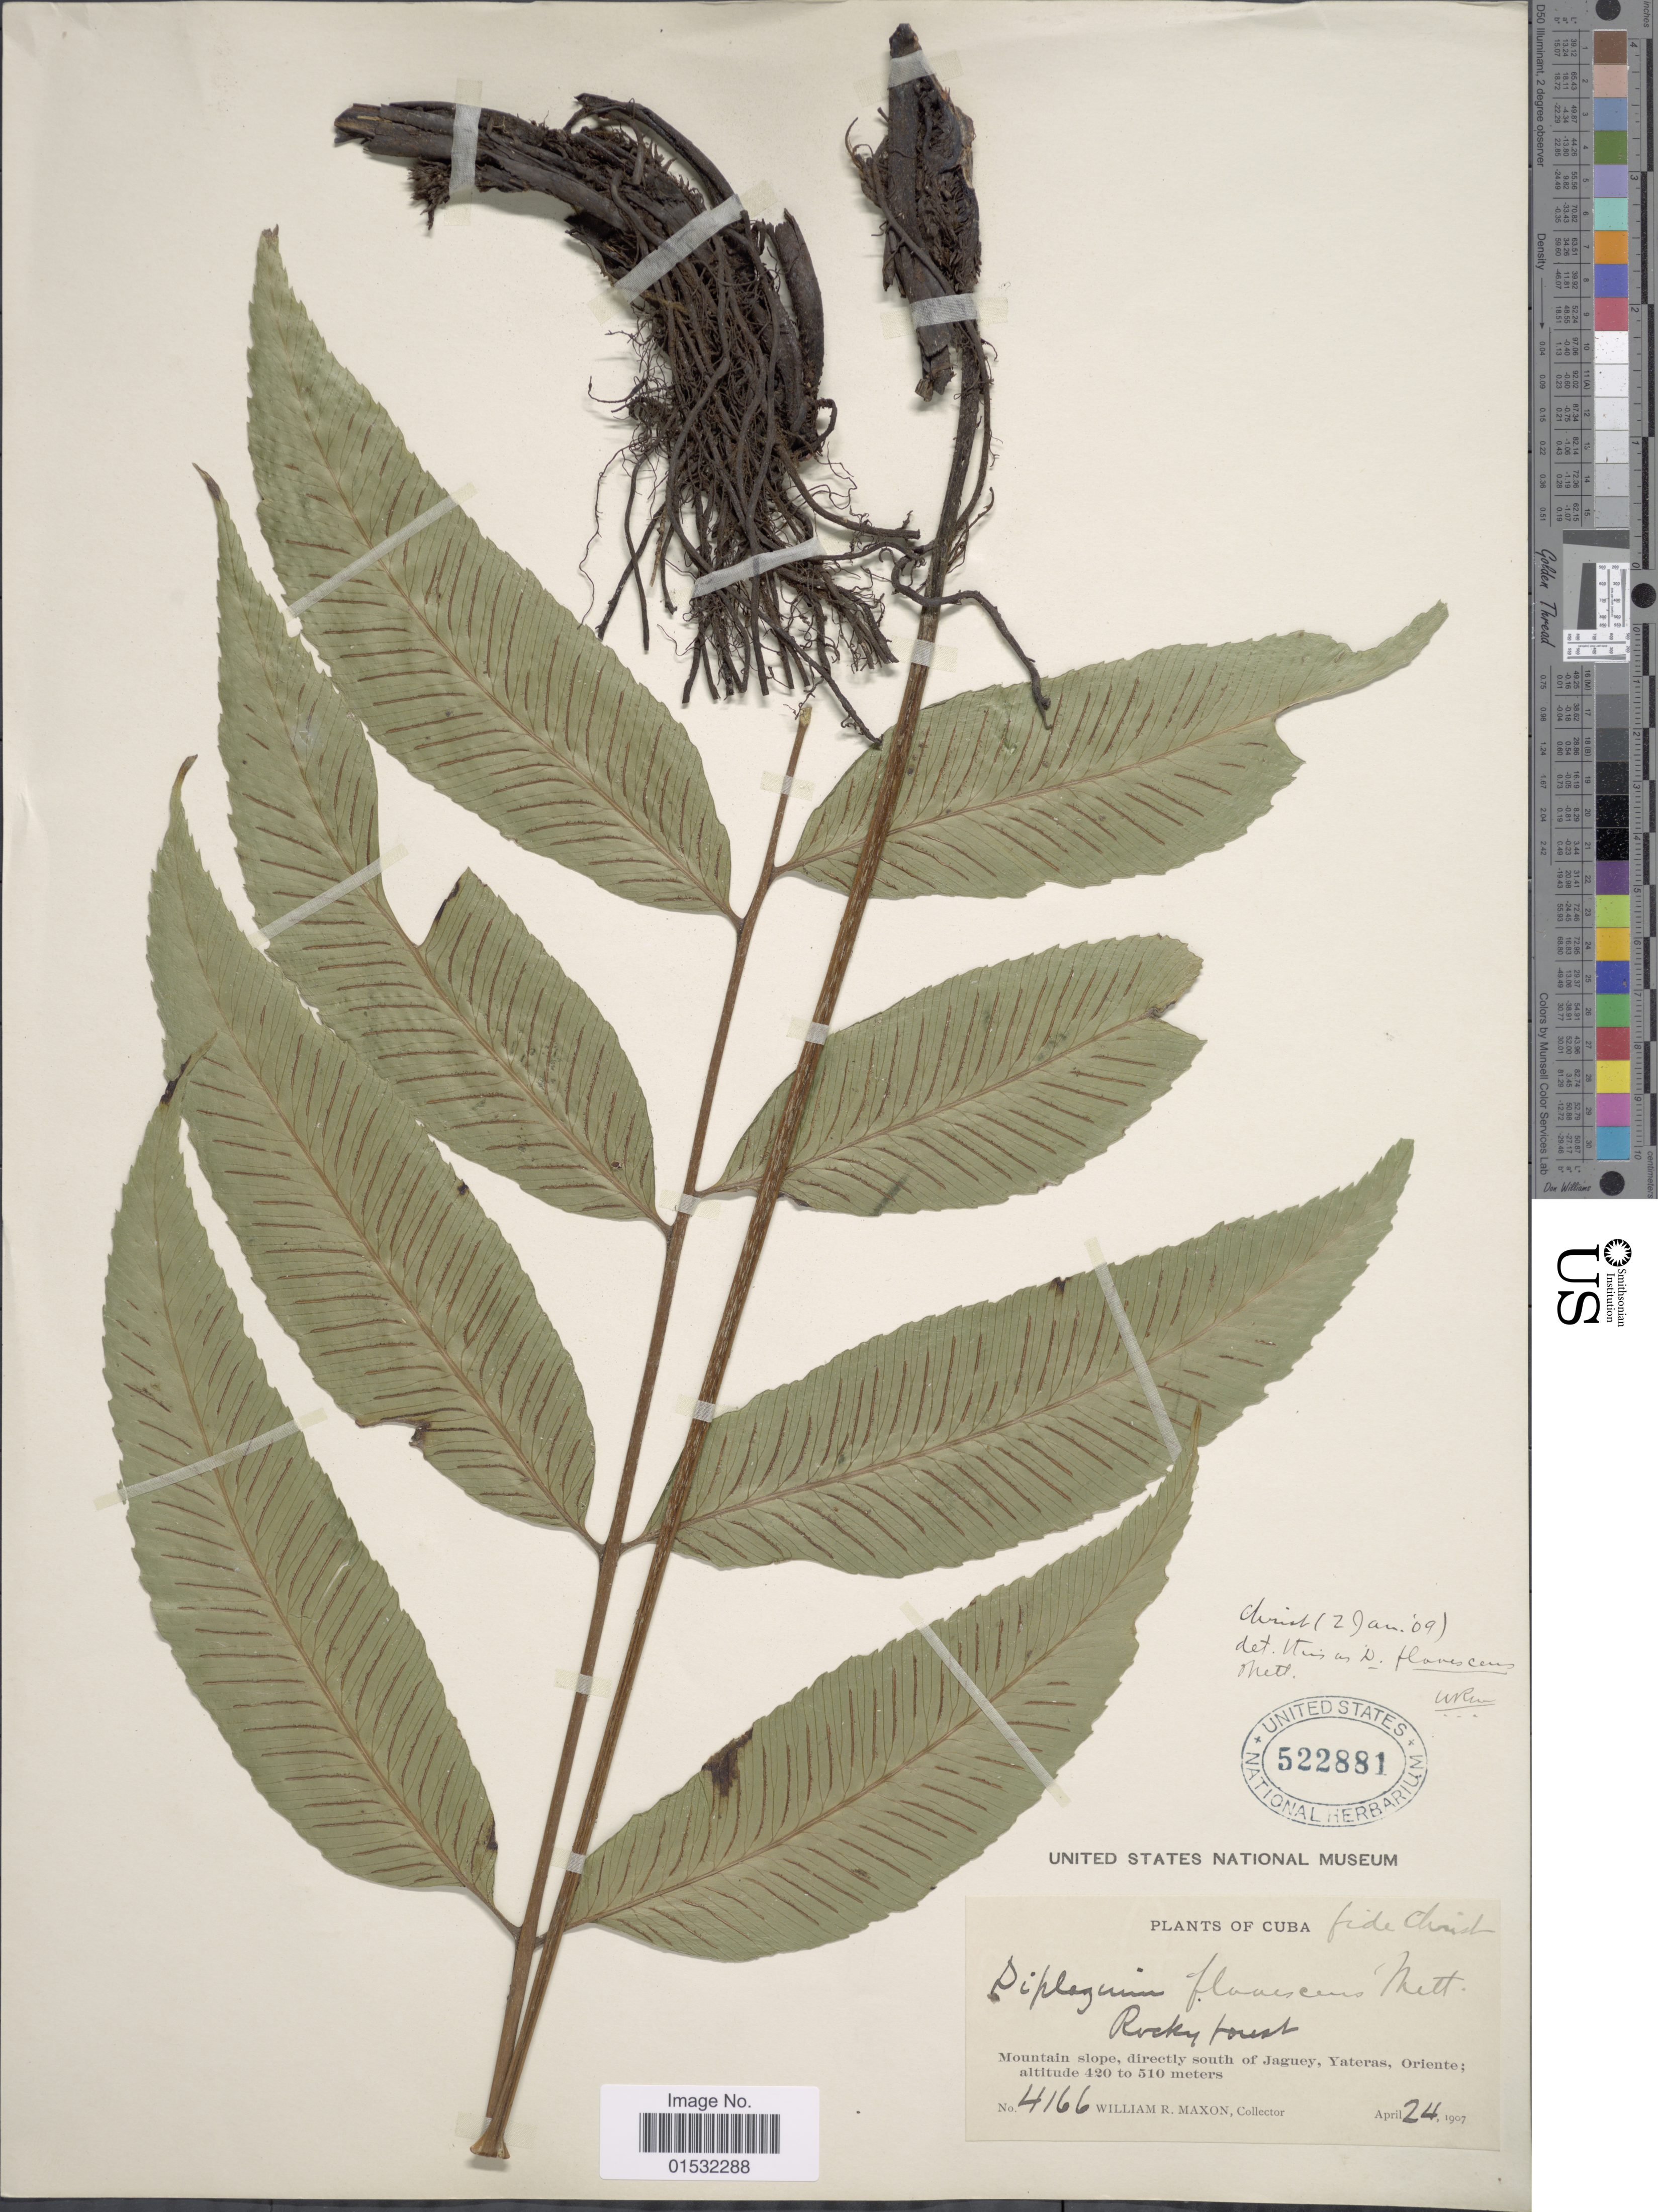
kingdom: Plantae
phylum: Tracheophyta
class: Polypodiopsida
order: Polypodiales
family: Athyriaceae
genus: Diplazium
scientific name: Diplazium flavescens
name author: (Mett.) Christ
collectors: W. R. Maxon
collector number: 4166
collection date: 1907-04-24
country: Cuba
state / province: Oriente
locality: Mountain slope, directly south of Jaguey, Yateras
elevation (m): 420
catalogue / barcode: US 522881